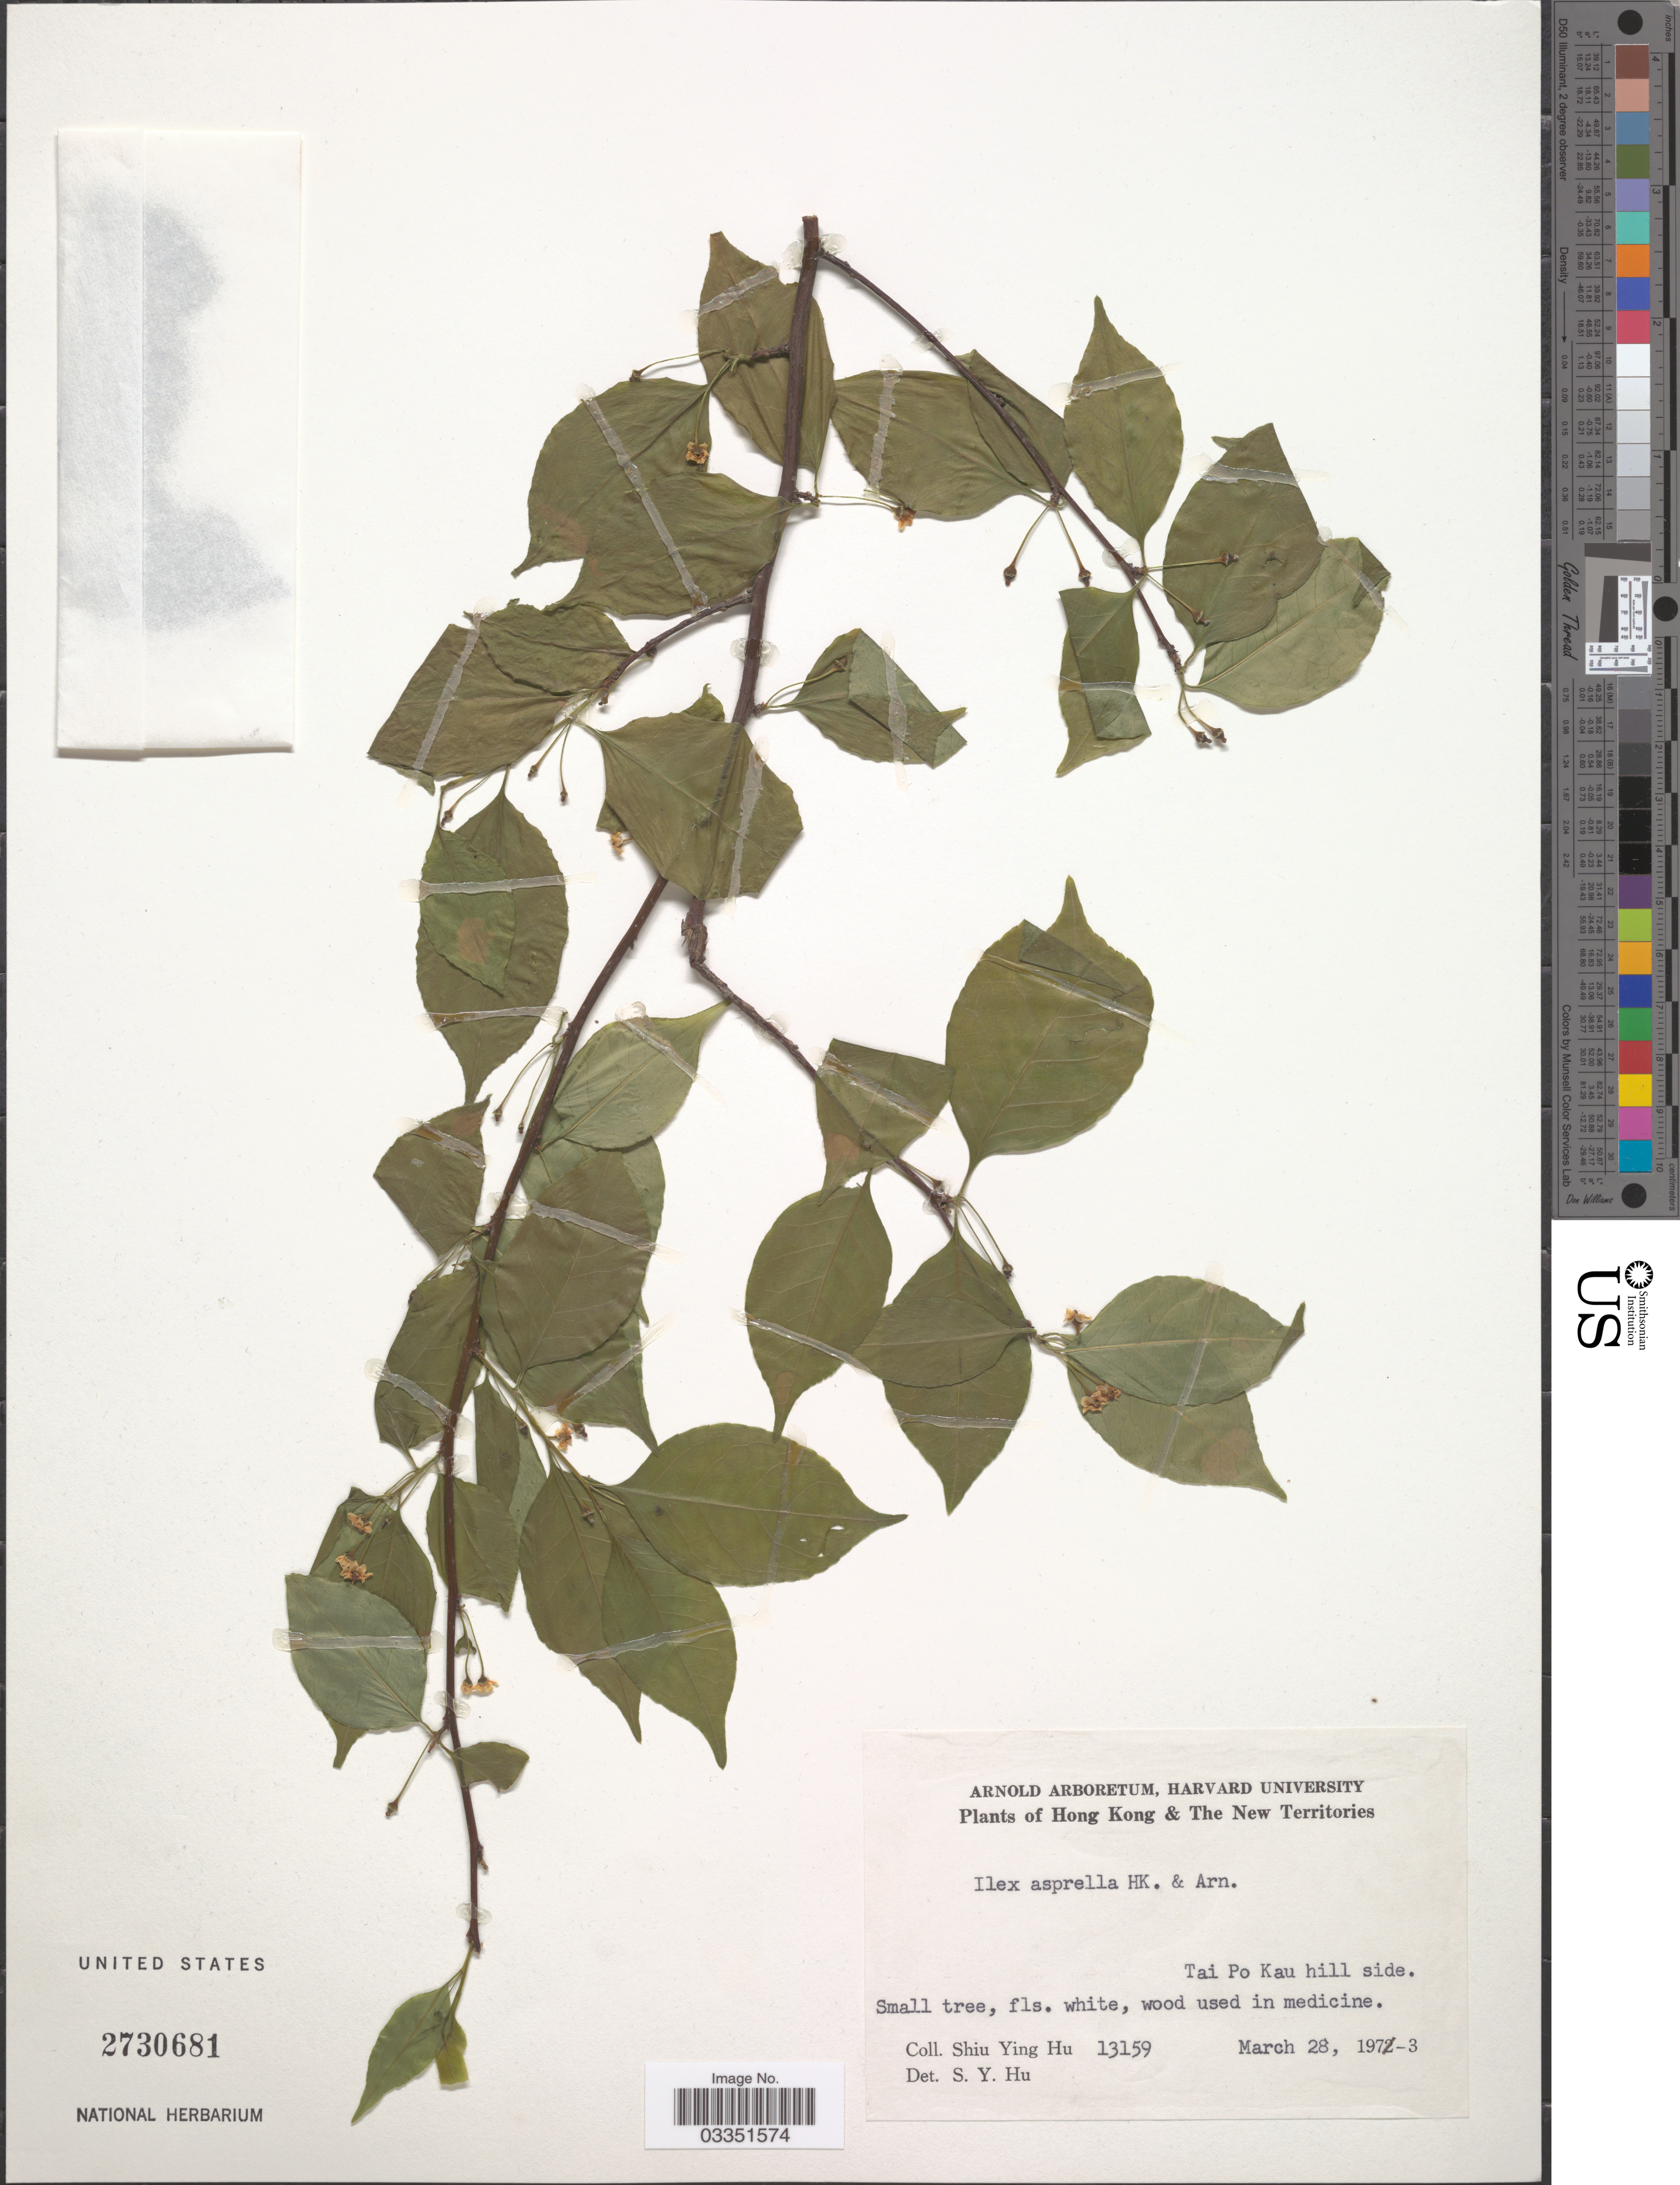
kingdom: Plantae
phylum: Tracheophyta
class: Magnoliopsida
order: Aquifoliales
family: Aquifoliaceae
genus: Ilex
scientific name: Ilex asperula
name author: Mart.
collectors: S. Y. Hu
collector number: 13159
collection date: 1973-03-28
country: China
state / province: Hong Kong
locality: Hong Kong & The New Territories. Tai Po Kau hill side.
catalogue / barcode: US 2730681